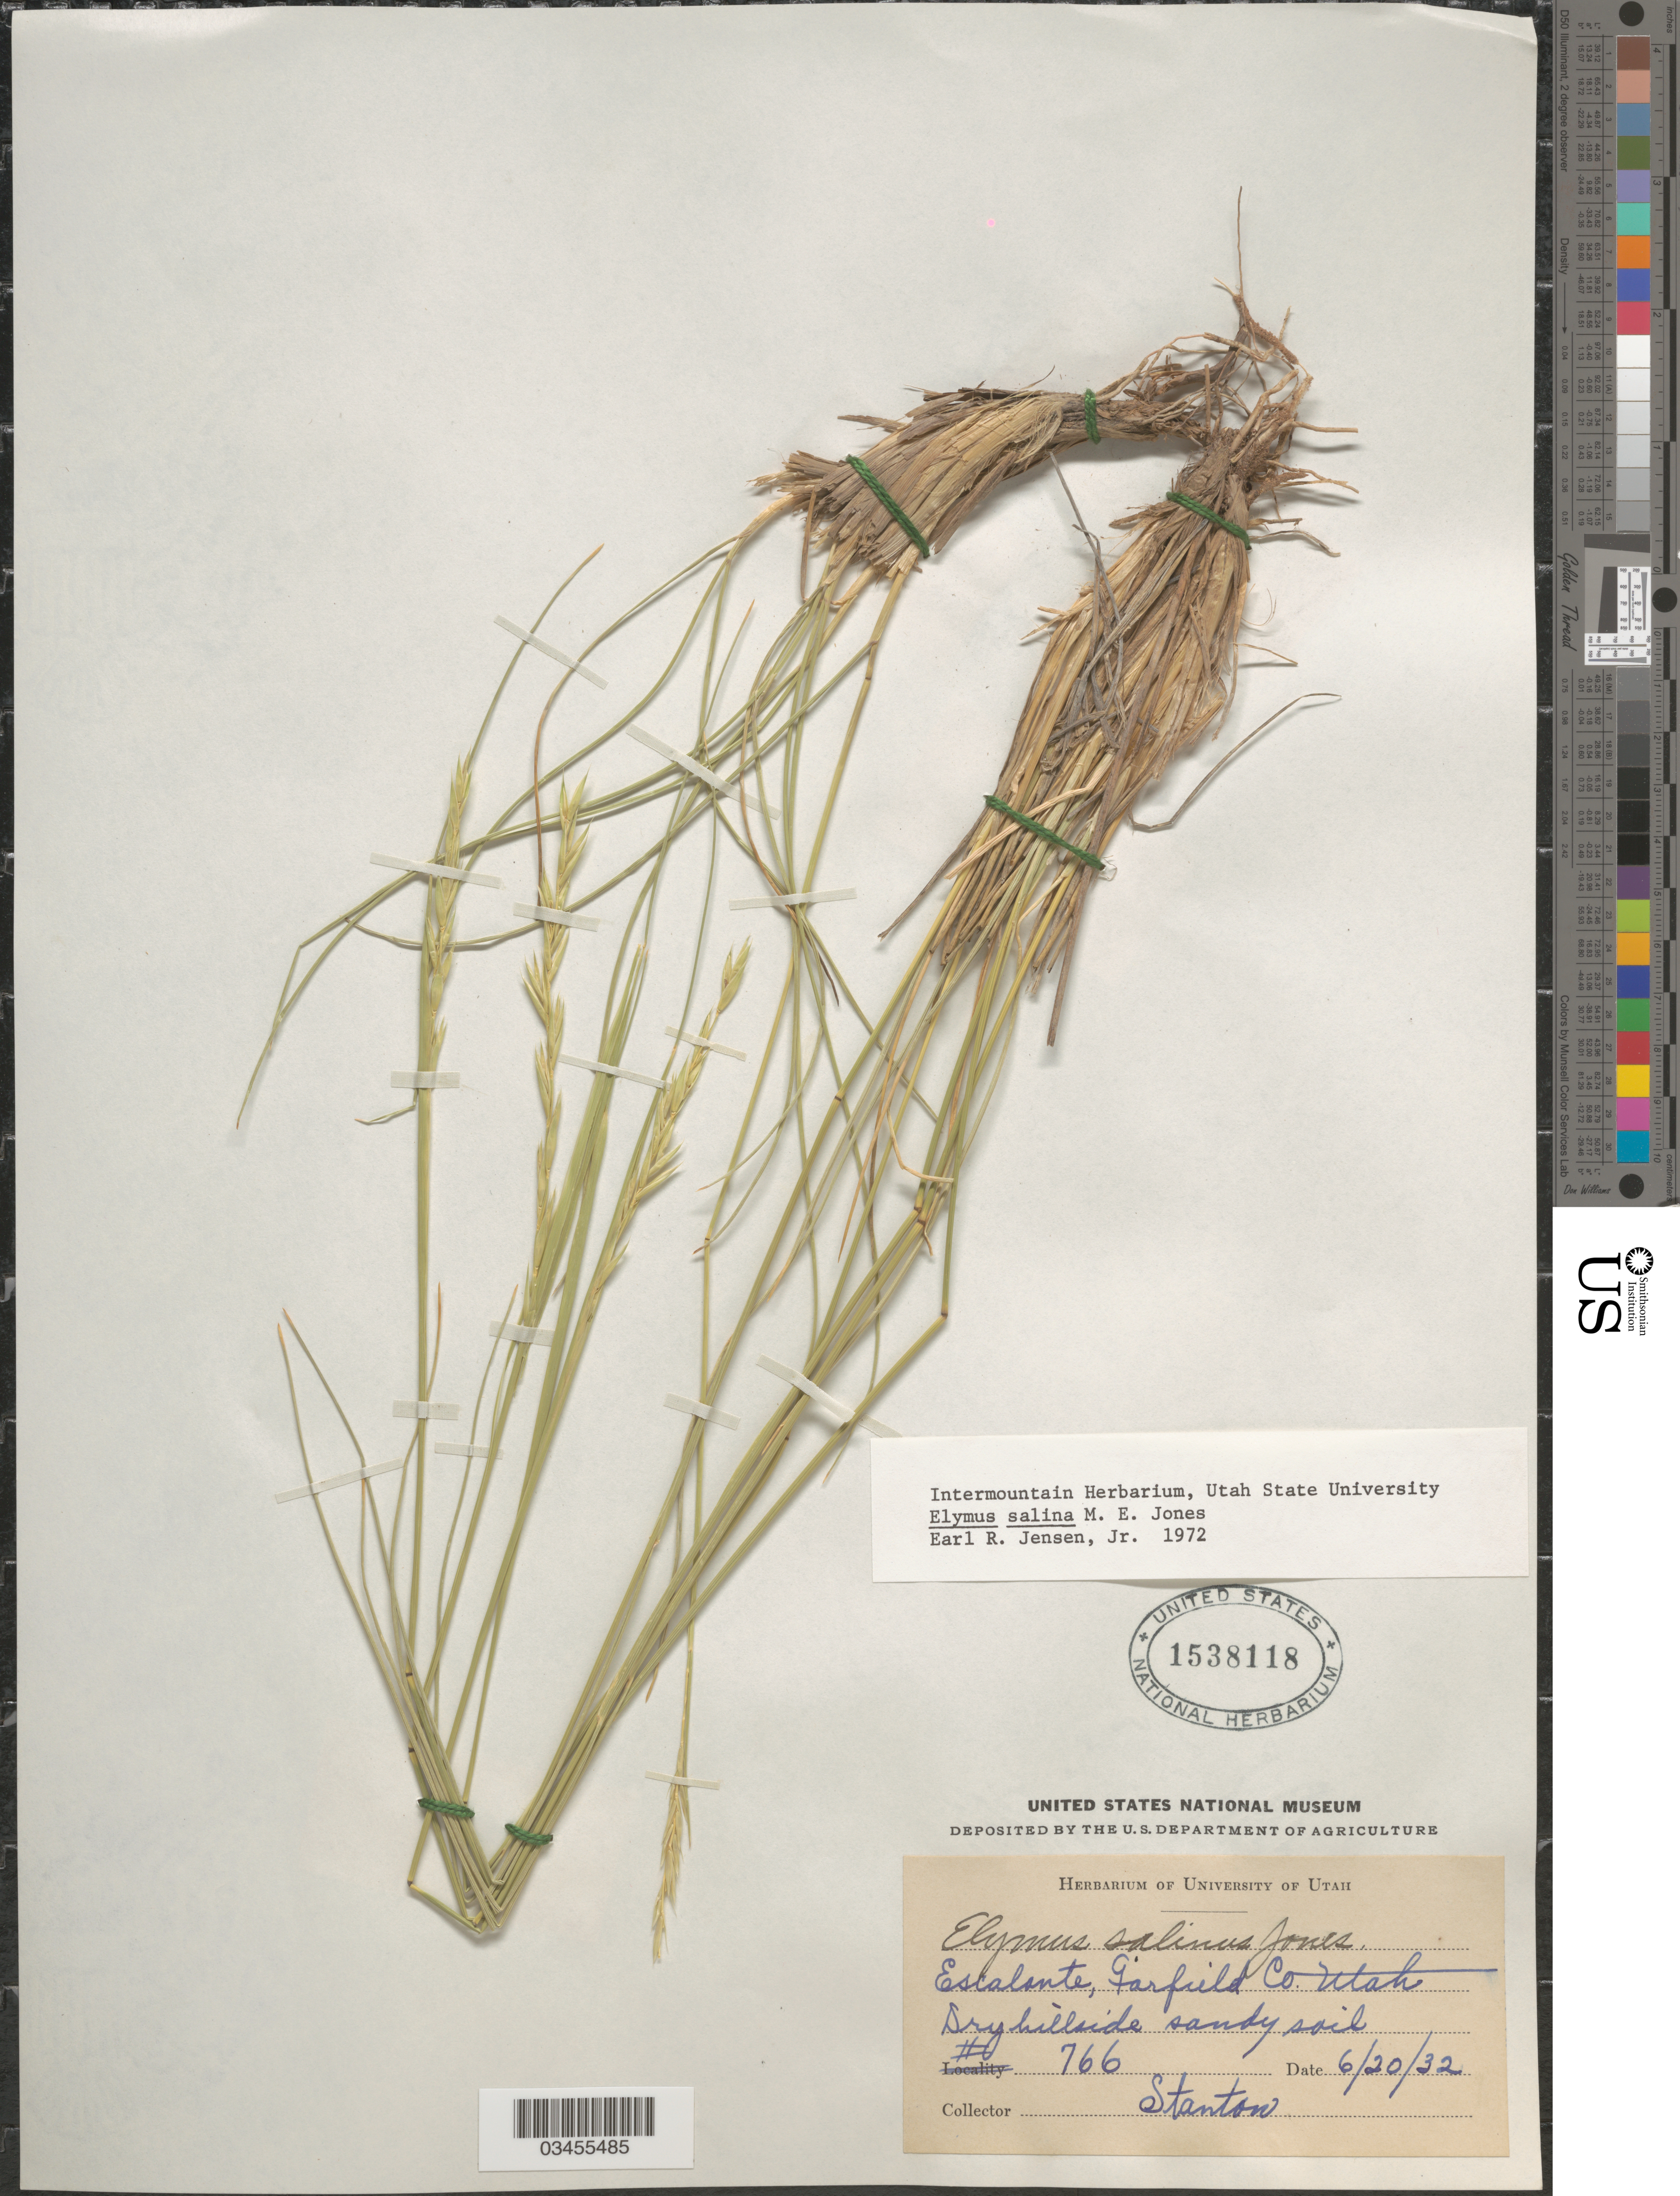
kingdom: Plantae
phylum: Tracheophyta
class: Liliopsida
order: Poales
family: Poaceae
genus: Leymus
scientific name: Leymus salina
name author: (M.E. Jones) Á. Löve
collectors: E. M. Stanton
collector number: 766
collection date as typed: Transcribed d/m/y: 20/6/32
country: United States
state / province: Utah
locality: Escalante, Garfield Co.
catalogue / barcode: US 1538118